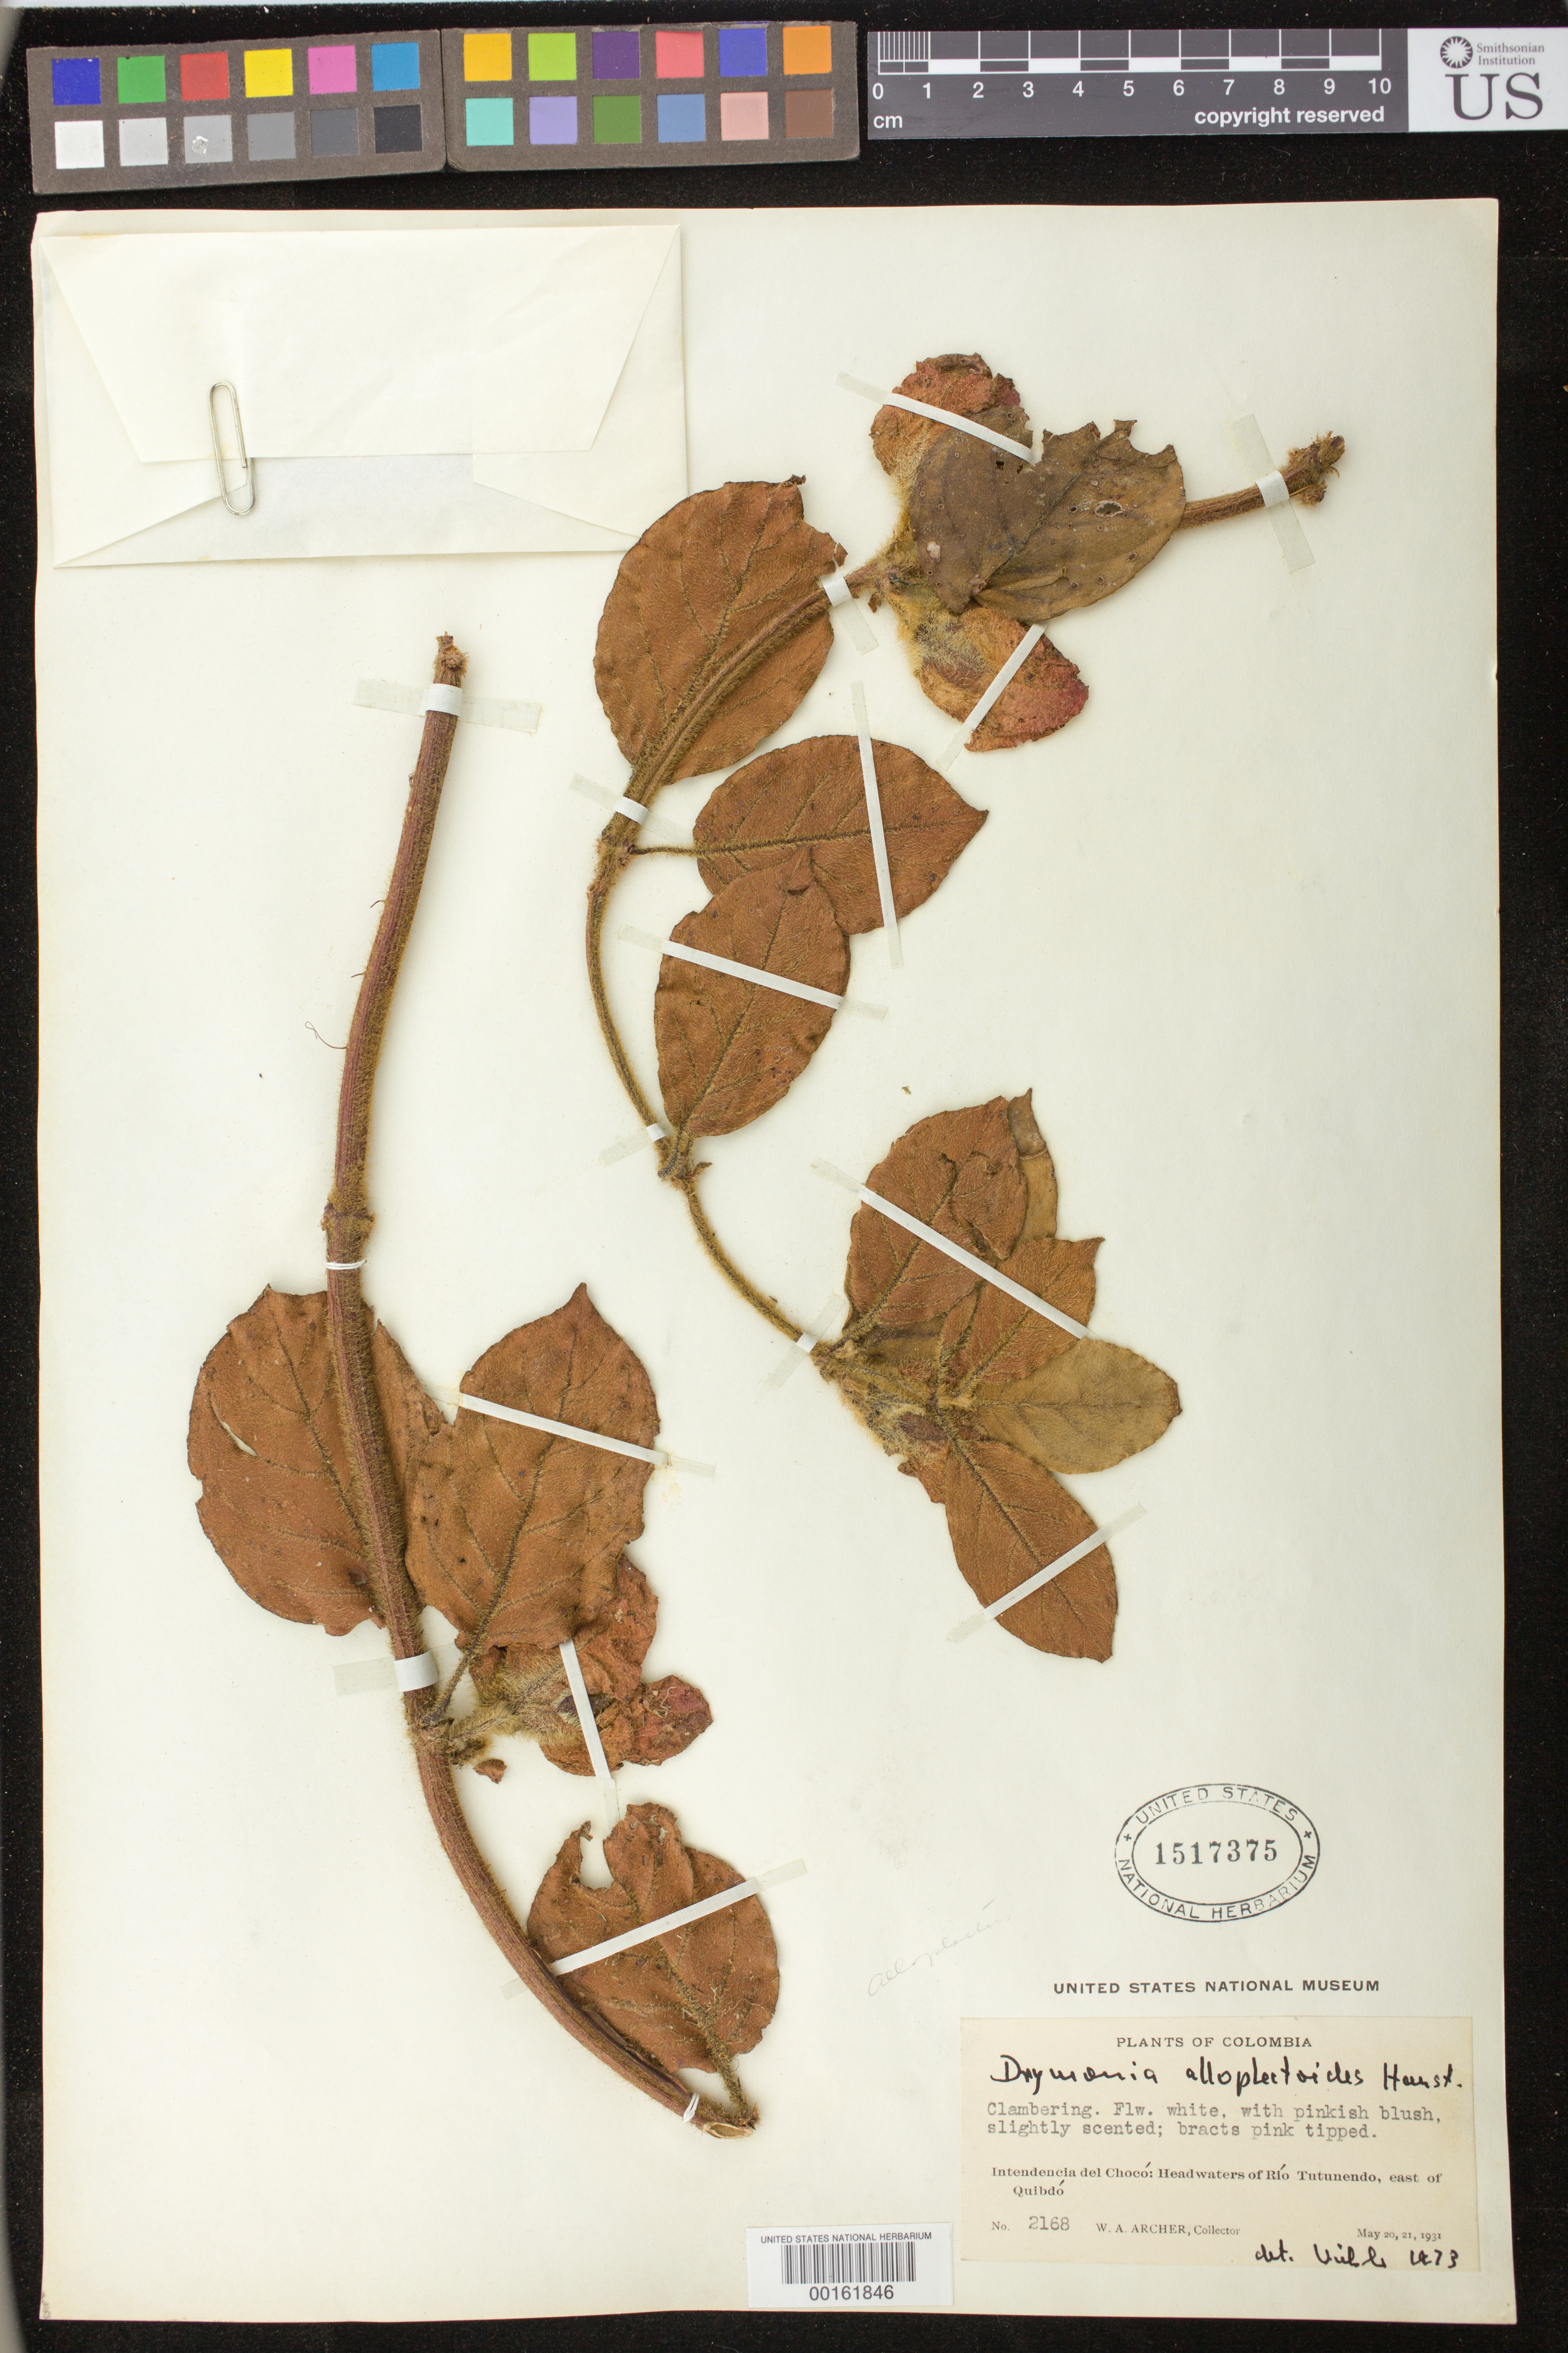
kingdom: Plantae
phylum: Tracheophyta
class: Magnoliopsida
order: Lamiales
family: Gesneriaceae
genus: Drymonia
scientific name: Drymonia alloplectoides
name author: Hanst.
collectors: A. W. Archer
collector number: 2168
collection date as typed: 20-21 May 1931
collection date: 1931-05-20/1931-05-21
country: Colombia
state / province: Chocó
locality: Headwaters of Rio Tutunendo, E of Quibdo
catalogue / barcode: US 1517375